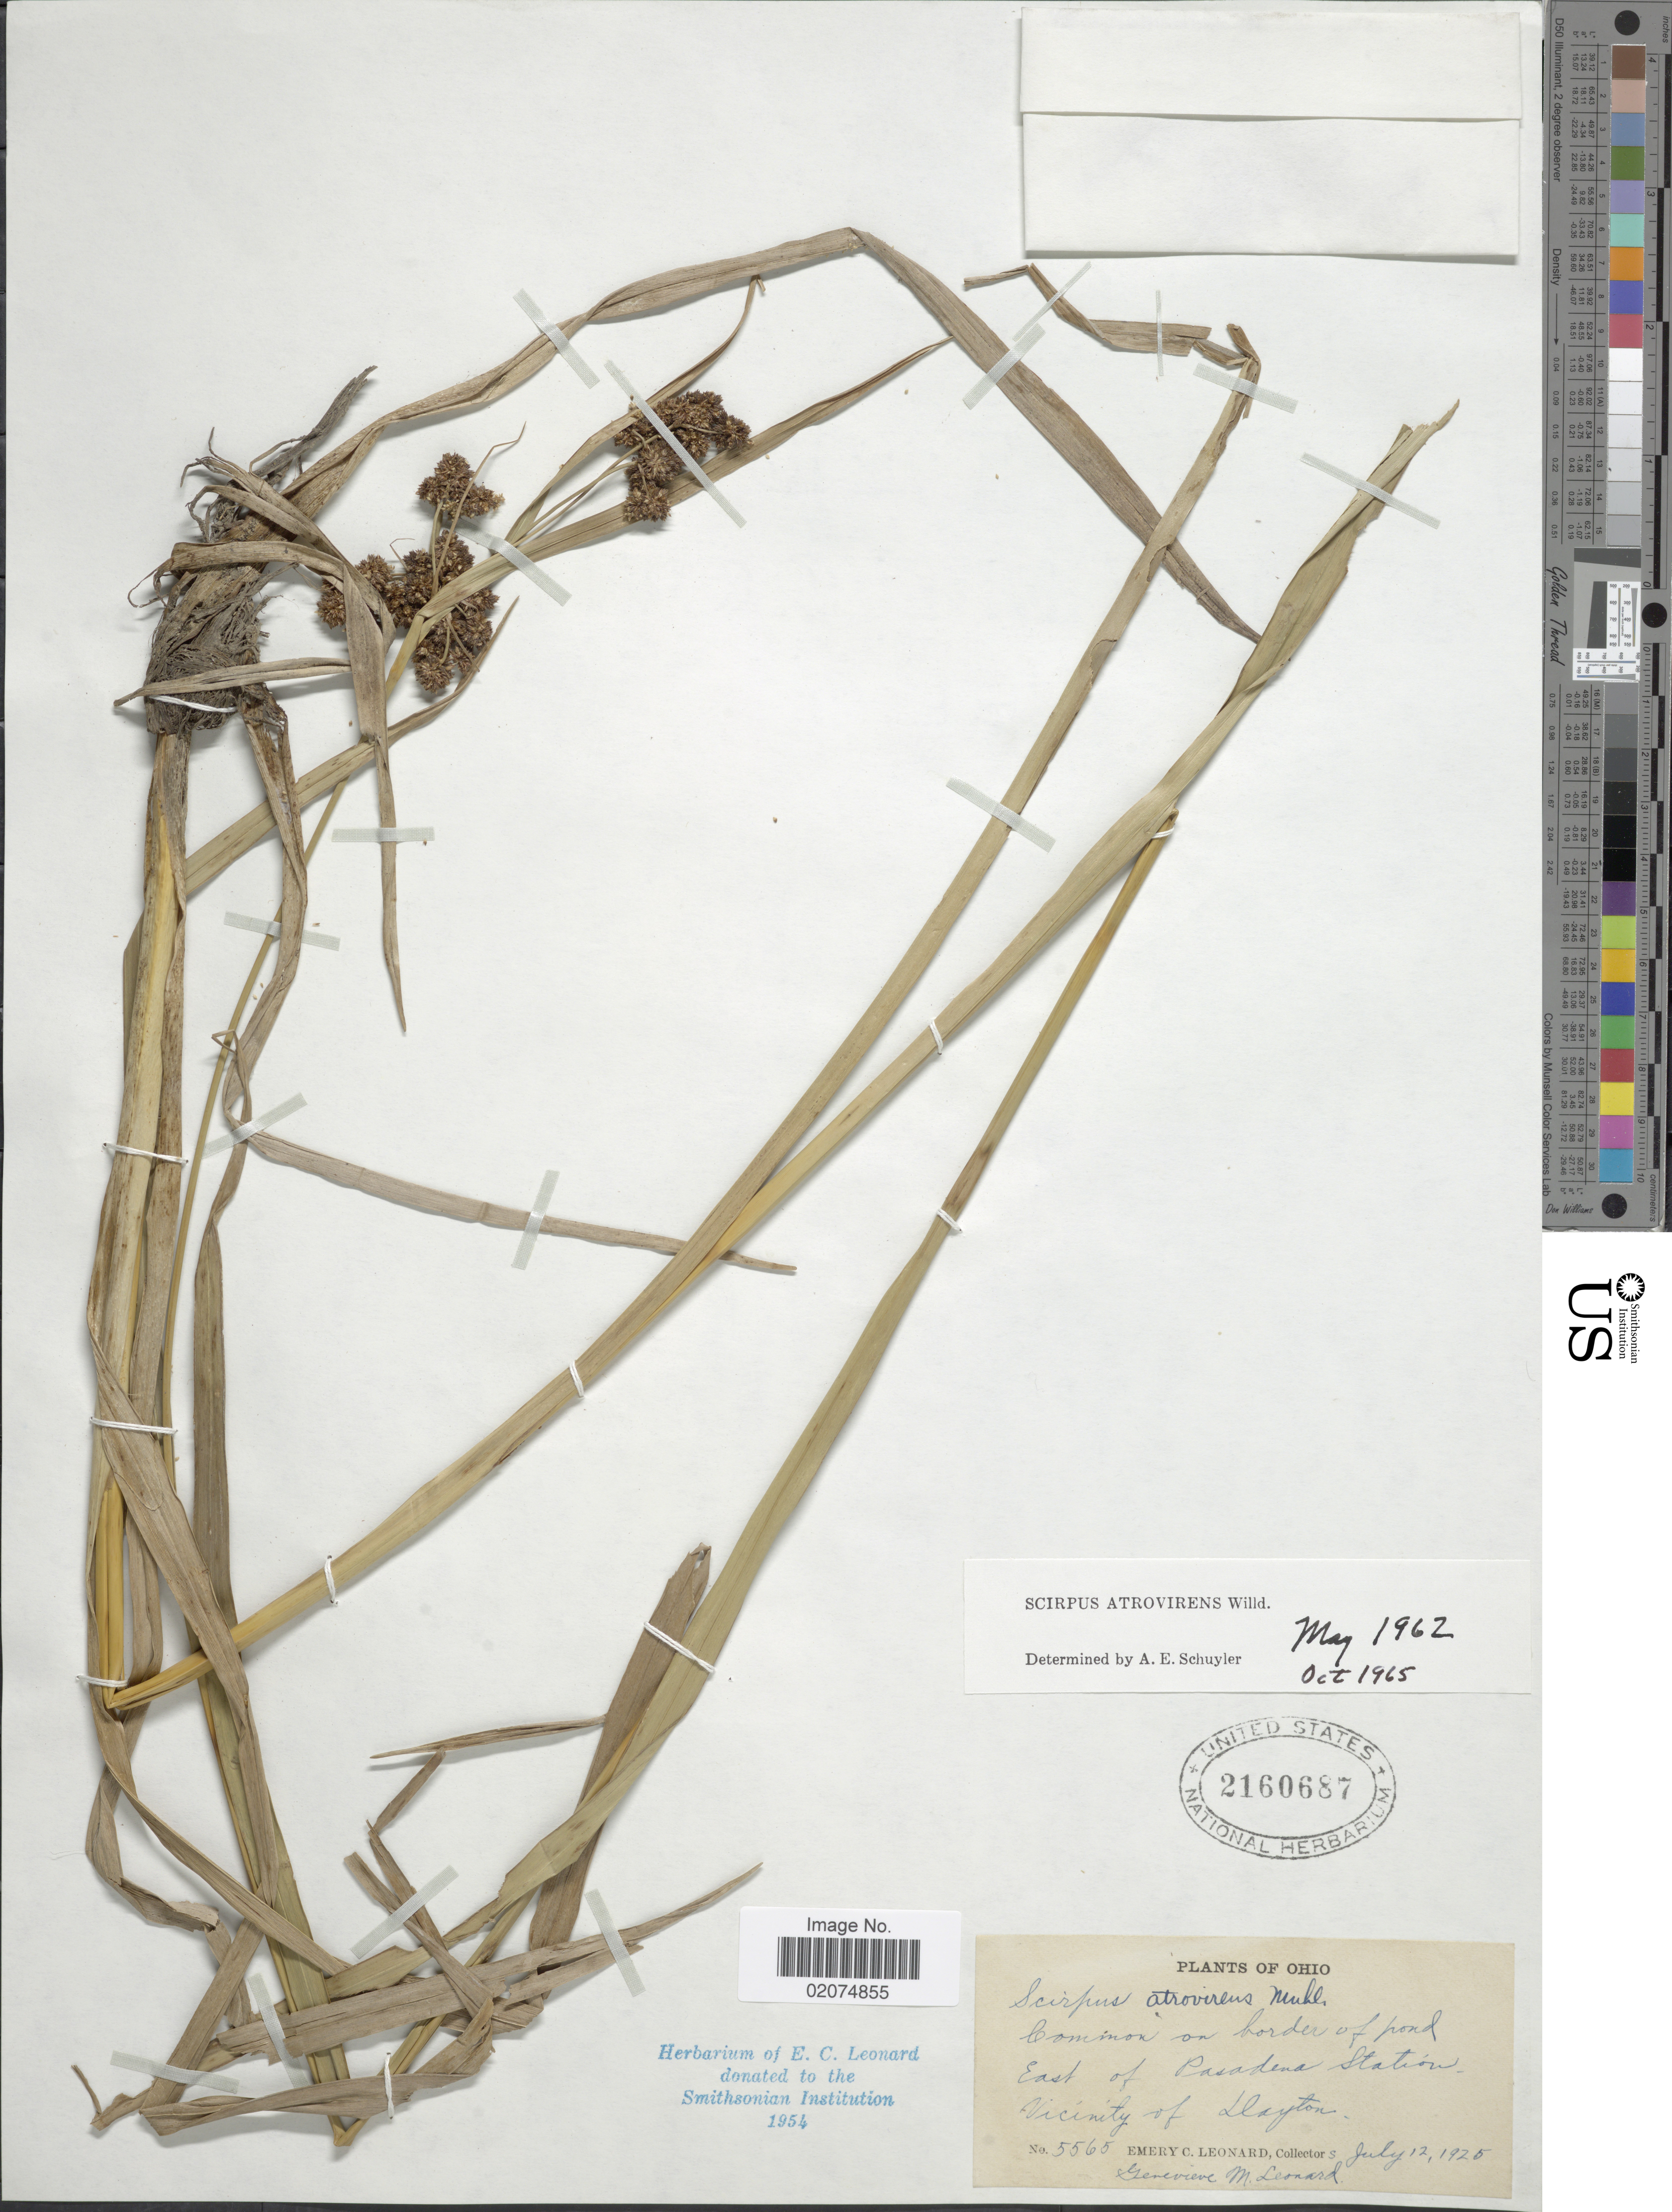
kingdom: Plantae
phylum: Tracheophyta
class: Liliopsida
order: Poales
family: Cyperaceae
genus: Scirpus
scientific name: Scirpus atrovirens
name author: Willd.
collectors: E. C. Leonard & G. M. Leonard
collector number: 5565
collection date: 1925-07-12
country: United States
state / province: Ohio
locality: East of Pasadena Station, Vicinity of Dayton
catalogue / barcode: US 2160687